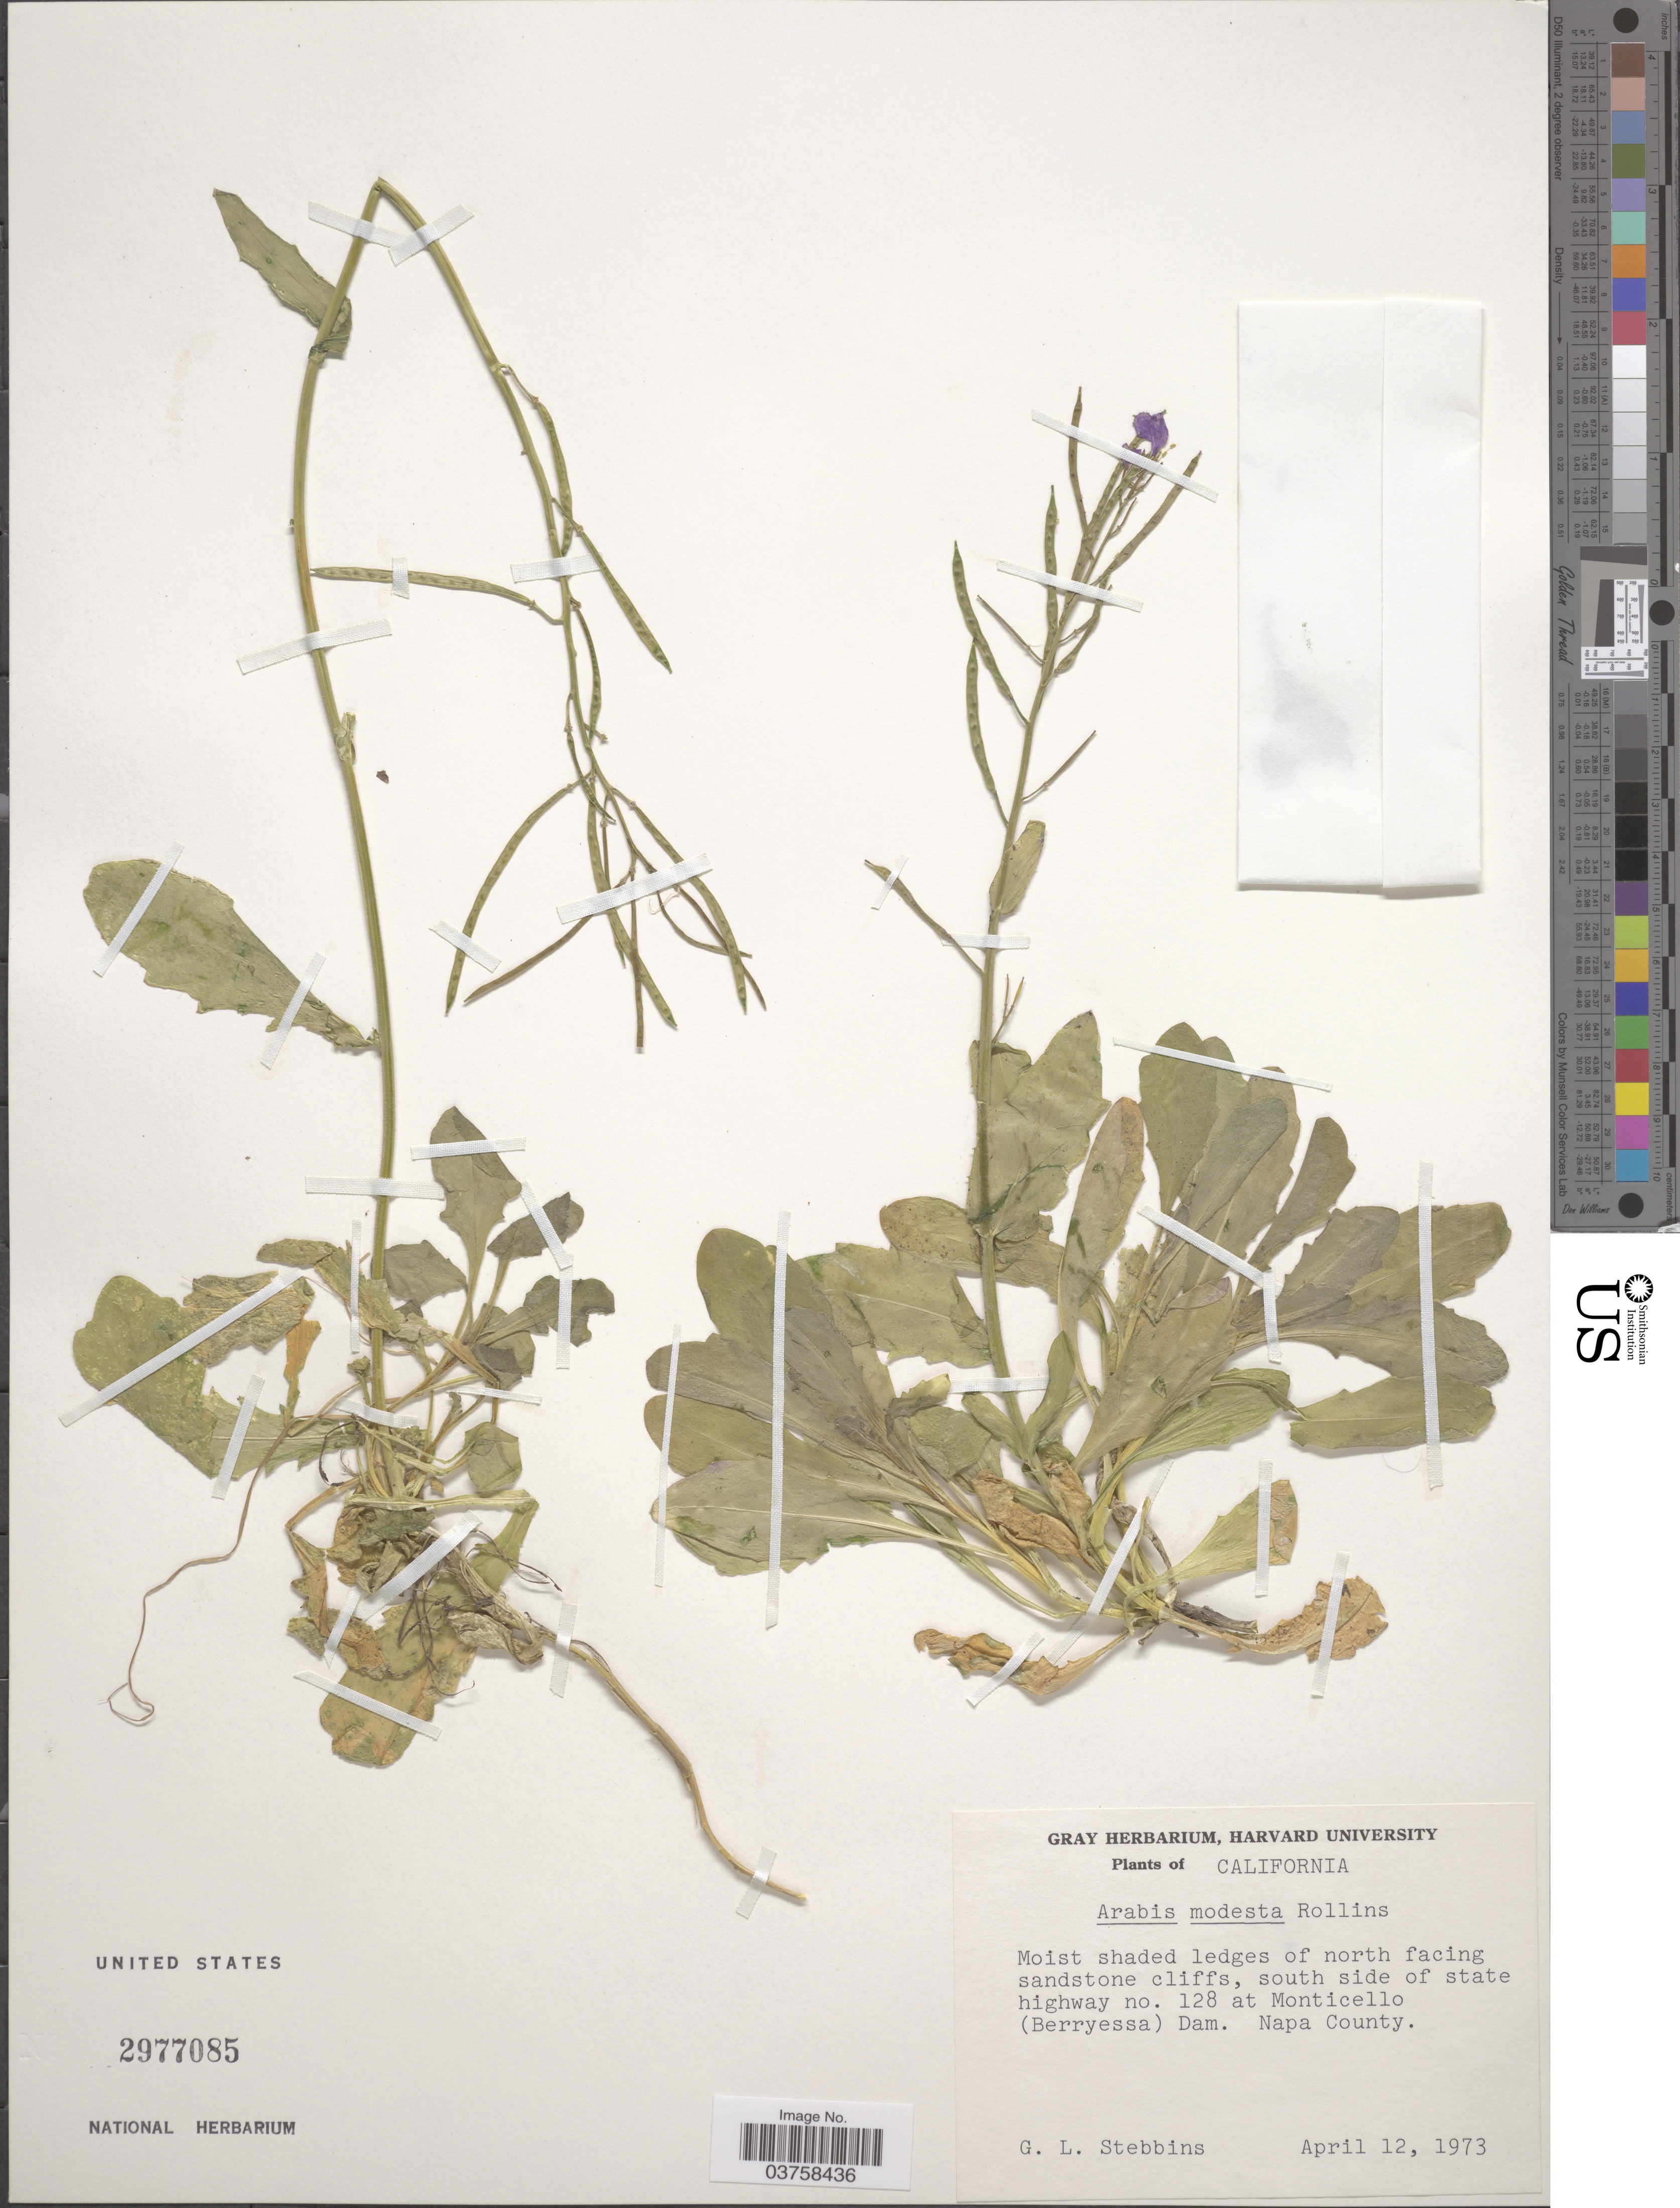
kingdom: Plantae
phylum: Tracheophyta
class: Magnoliopsida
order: Brassicales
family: Brassicaceae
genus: Arabis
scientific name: Arabis oregana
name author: Rollins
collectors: G. L. Stebbins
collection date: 1973-04-12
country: United States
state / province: California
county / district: Napa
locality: South side of state highway no. 128 at Monticello (Berryessa) Dam. Napa County.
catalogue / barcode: US 2977085